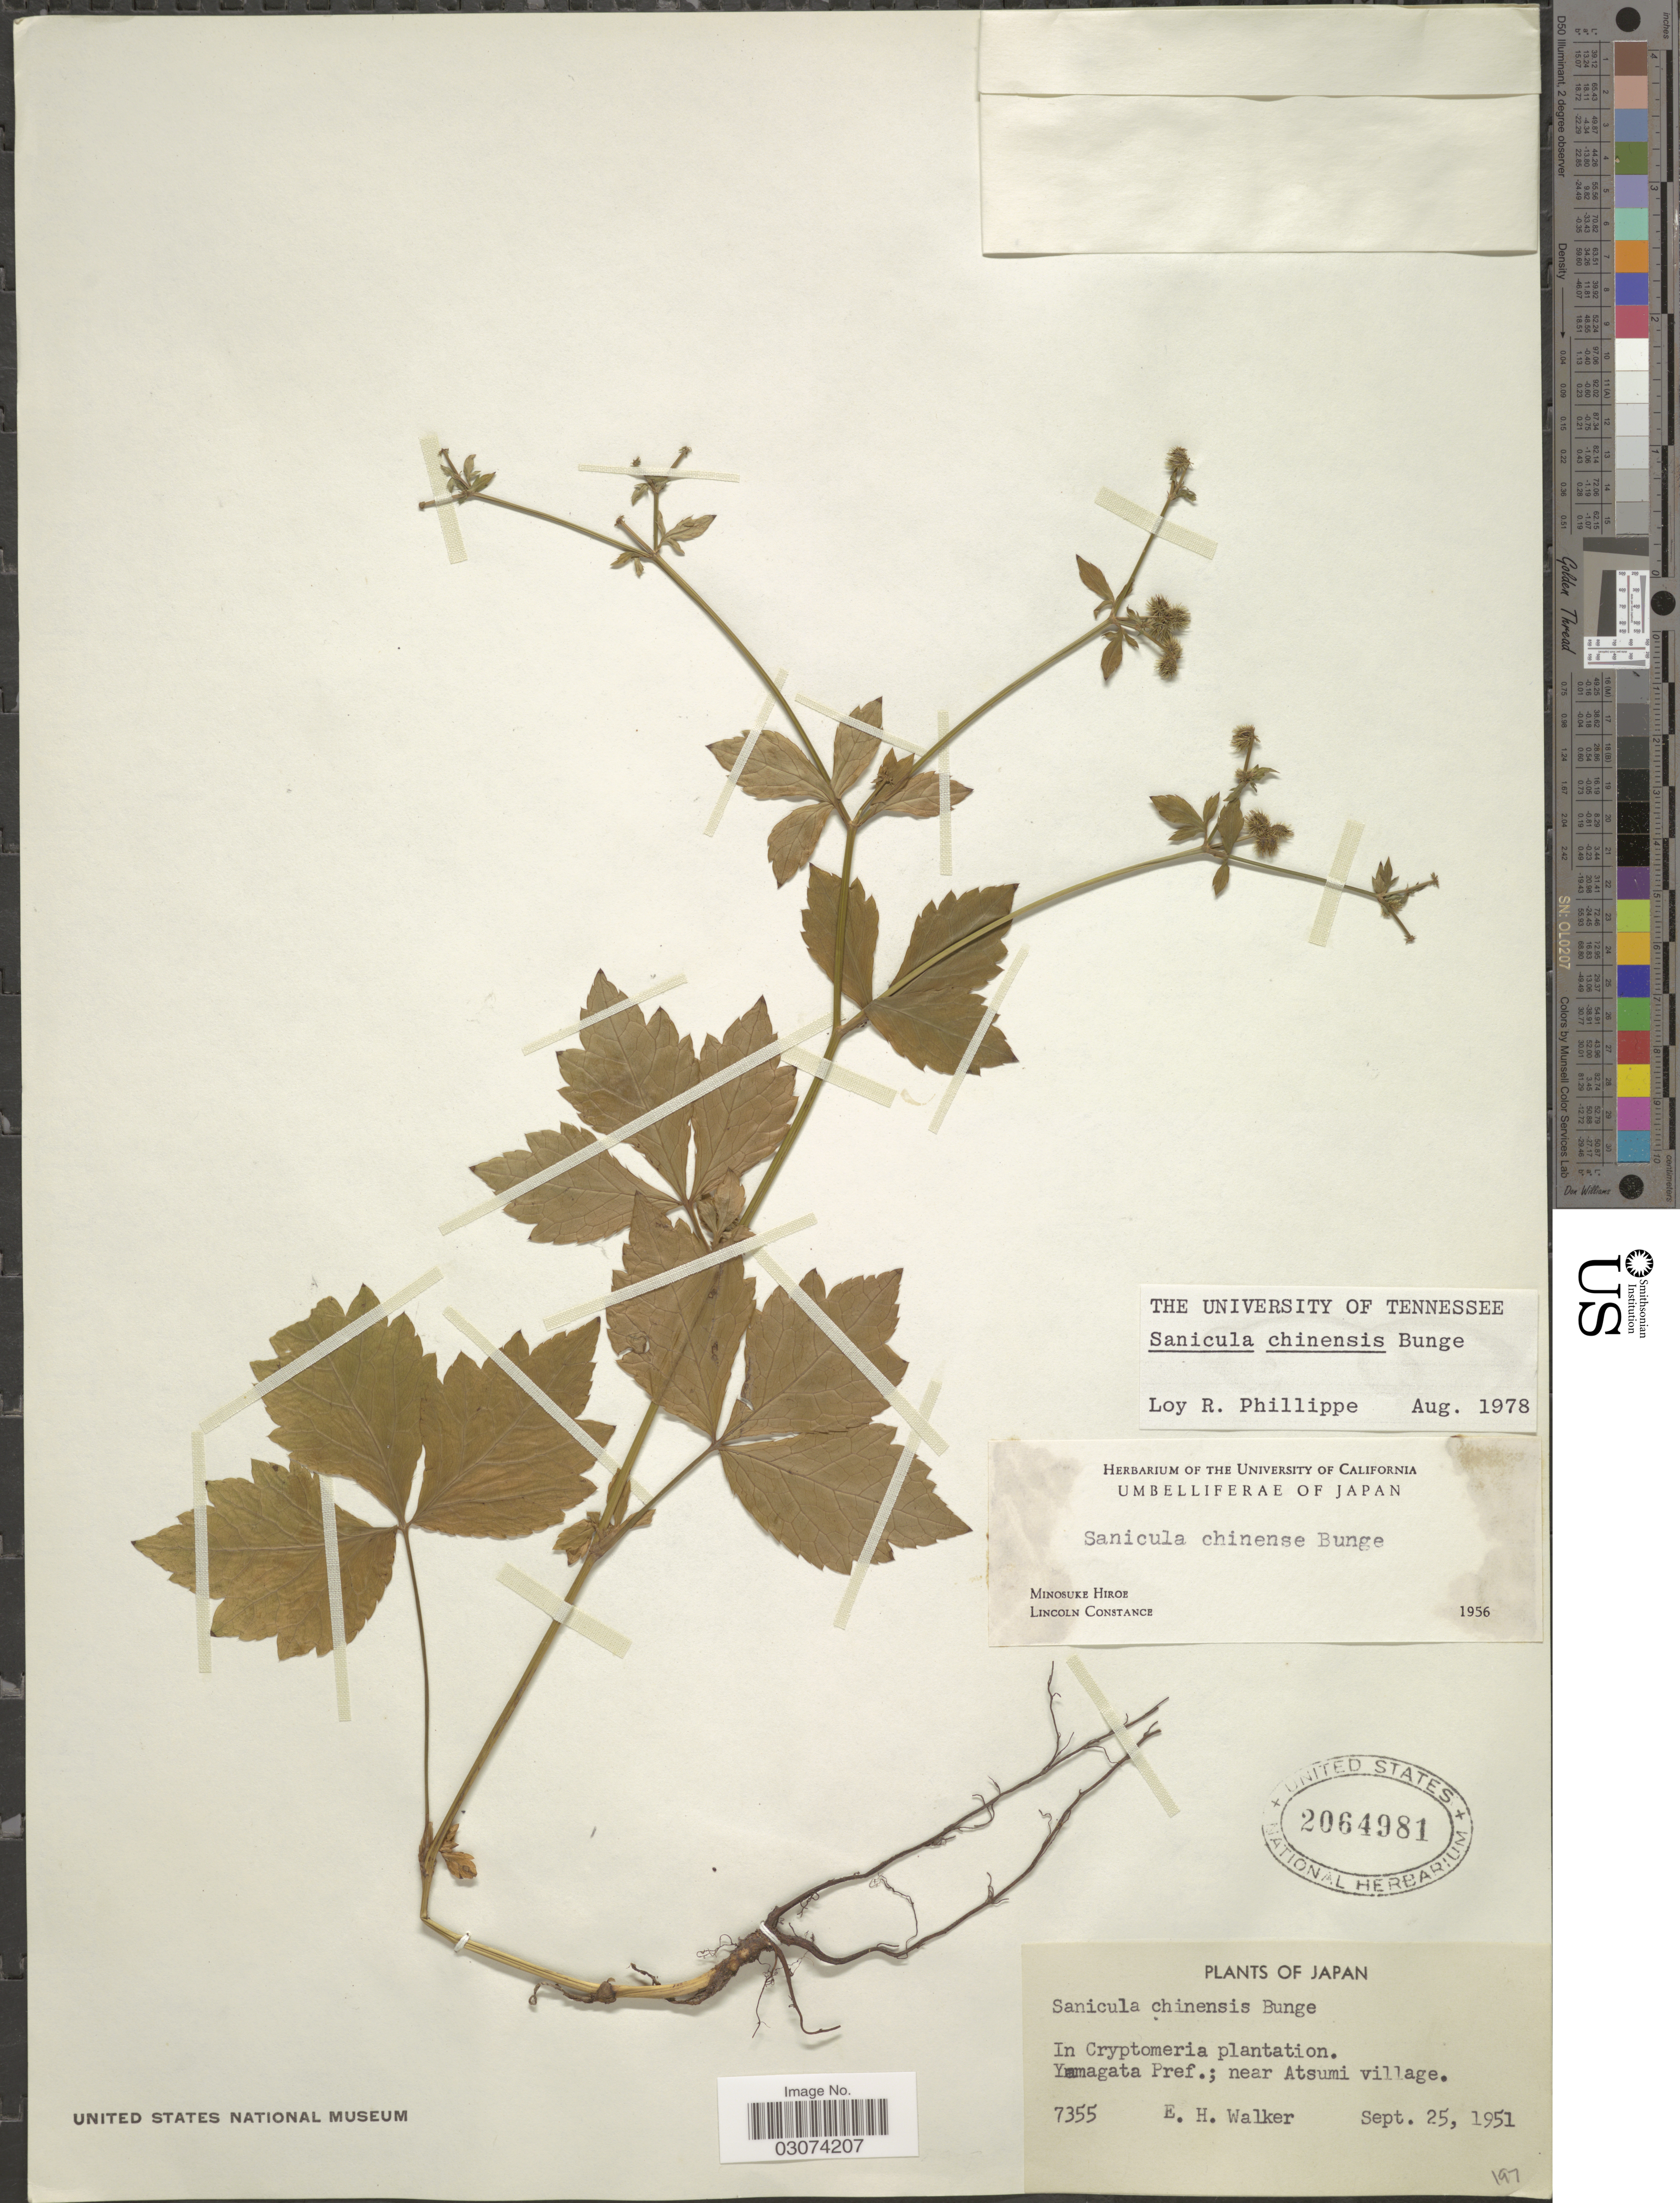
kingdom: Plantae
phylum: Tracheophyta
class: Magnoliopsida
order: Apiales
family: Apiaceae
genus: Sanicula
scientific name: Sanicula chinensis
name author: Bunge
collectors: E. H. Walker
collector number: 7355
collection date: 1951-09-25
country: Japan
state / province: Yamagata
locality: In Cryptomeria plantation. Yamagata Pref.; near Atsumi village.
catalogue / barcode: US 2064981